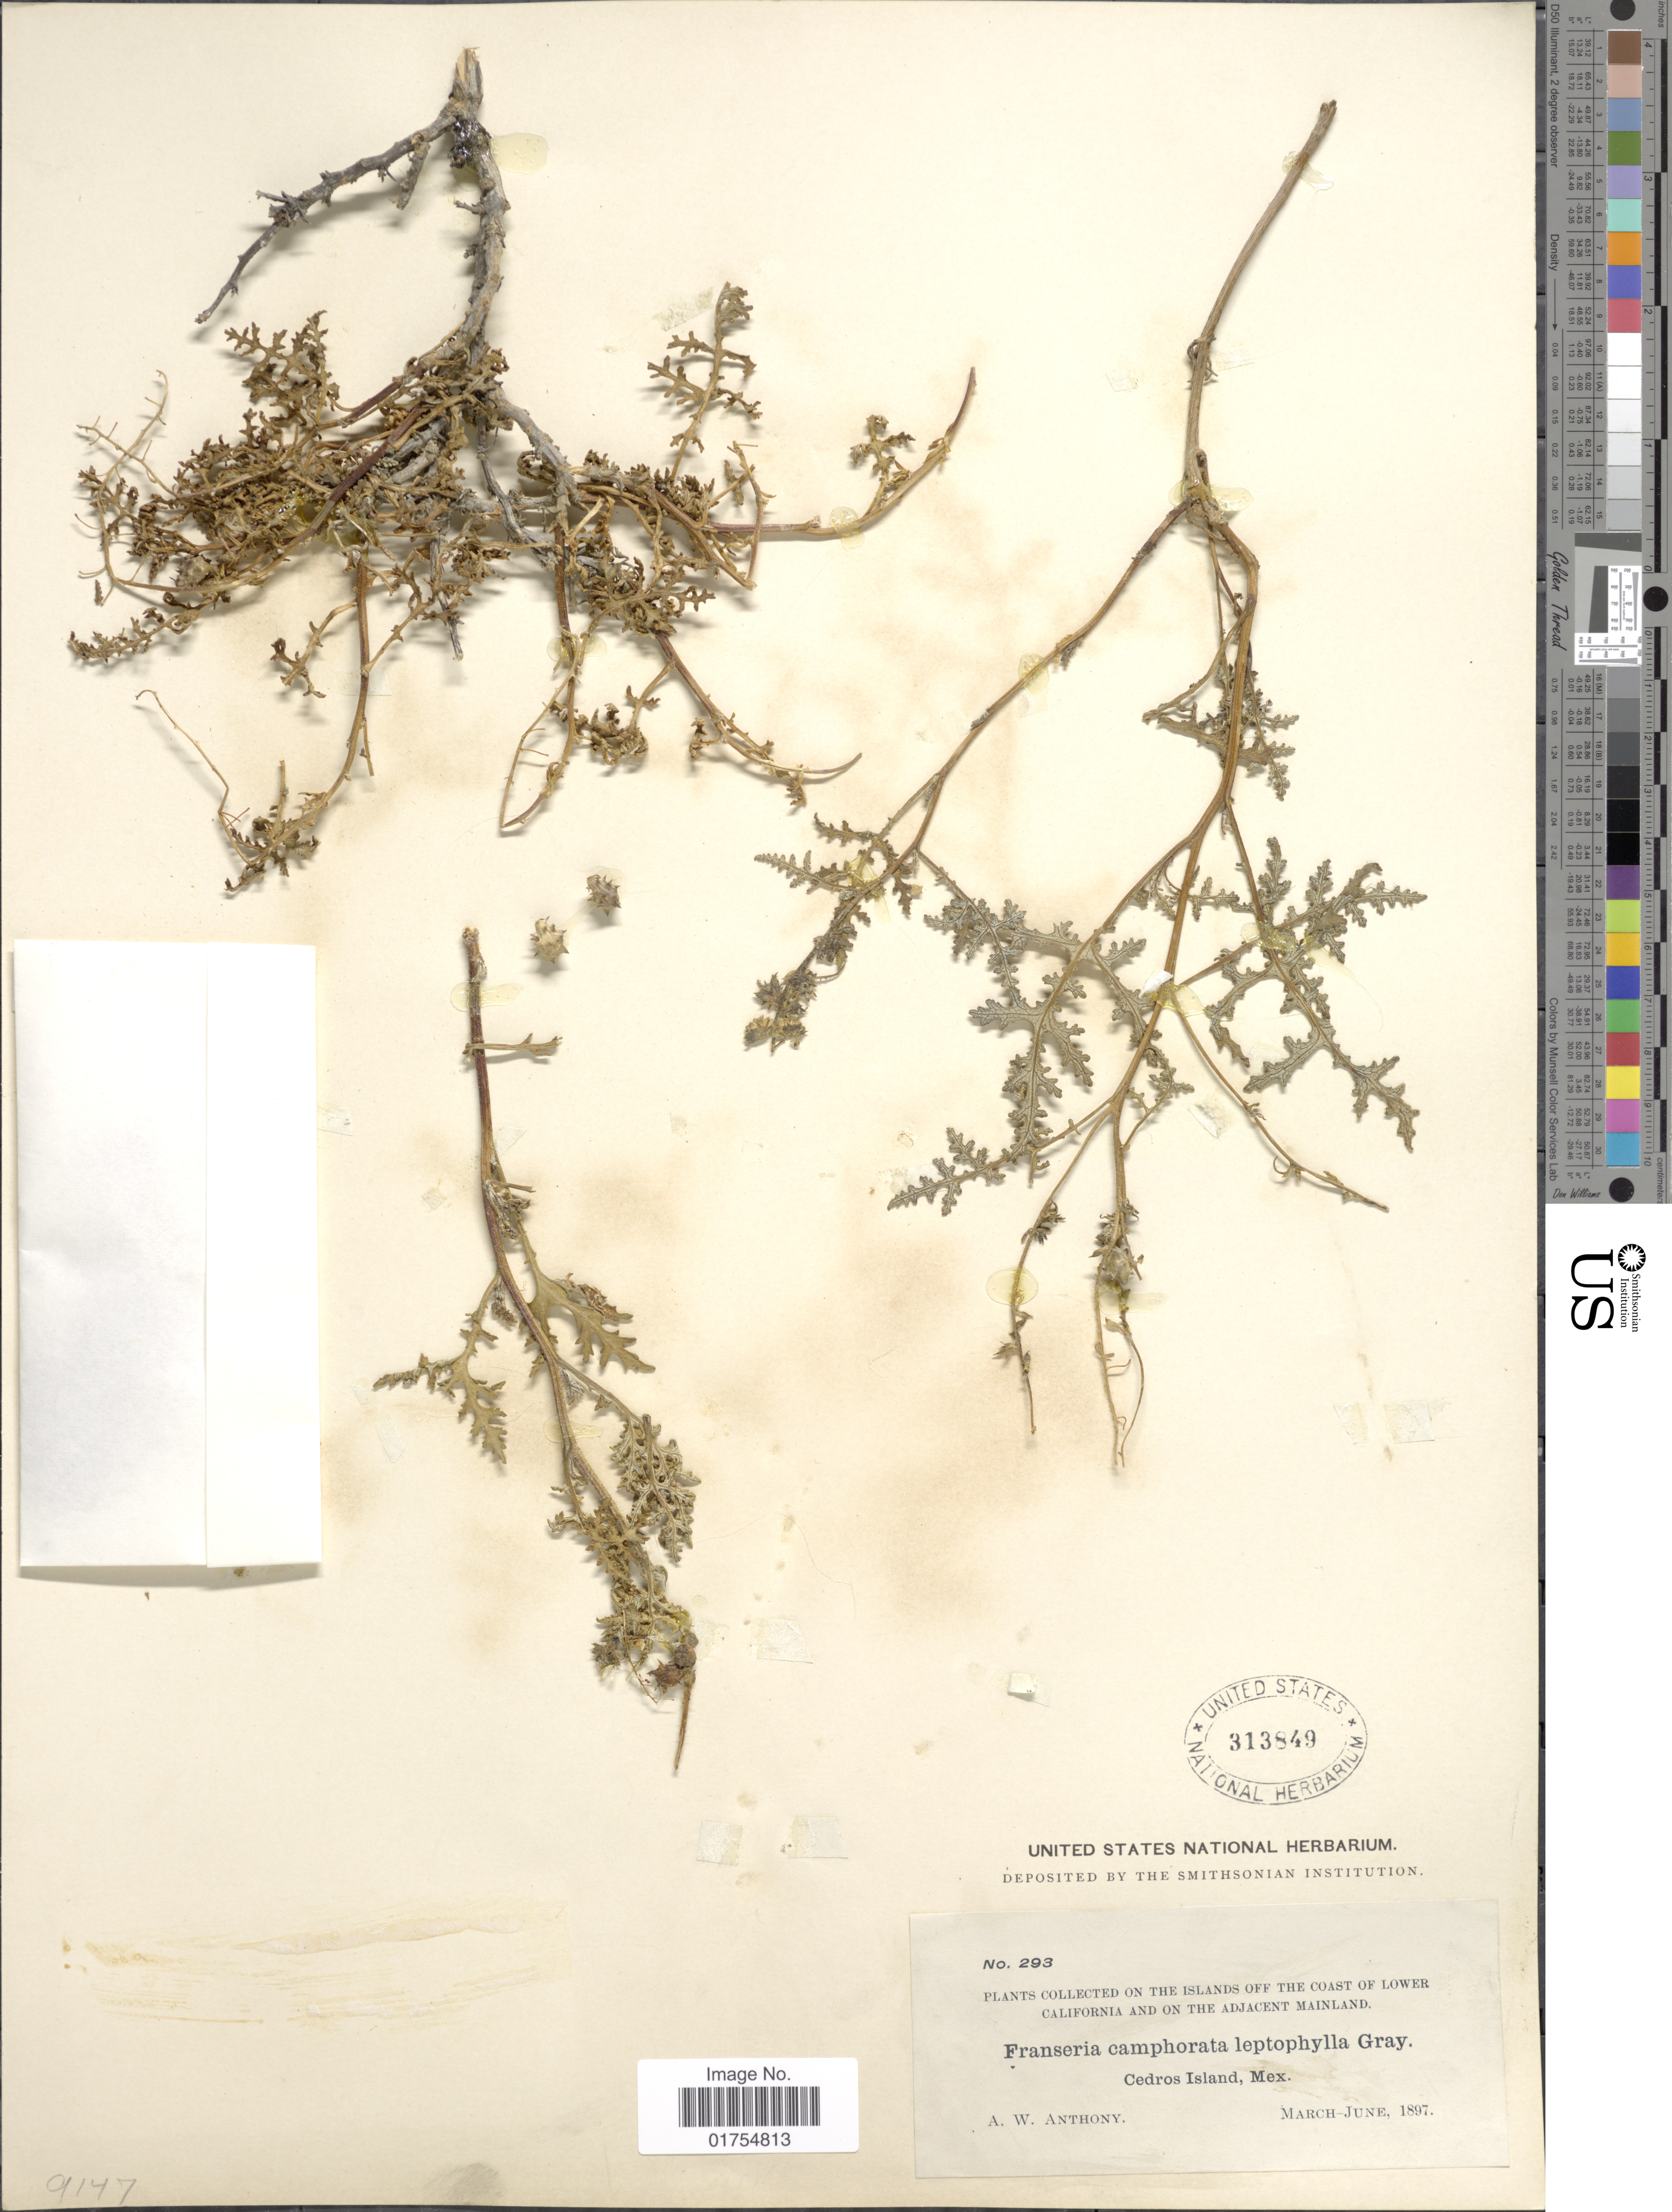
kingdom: Plantae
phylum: Tracheophyta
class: Magnoliopsida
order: Asterales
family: Asteraceae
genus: Franseria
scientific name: Franseria camphorata var. leptophylla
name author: A. Gray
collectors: A. W. Anthony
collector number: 293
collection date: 1897-03/1897-06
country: Mexico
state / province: Baja California Norte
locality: Lower California and on the adjacent mainland. Cedros Island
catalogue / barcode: US 313849